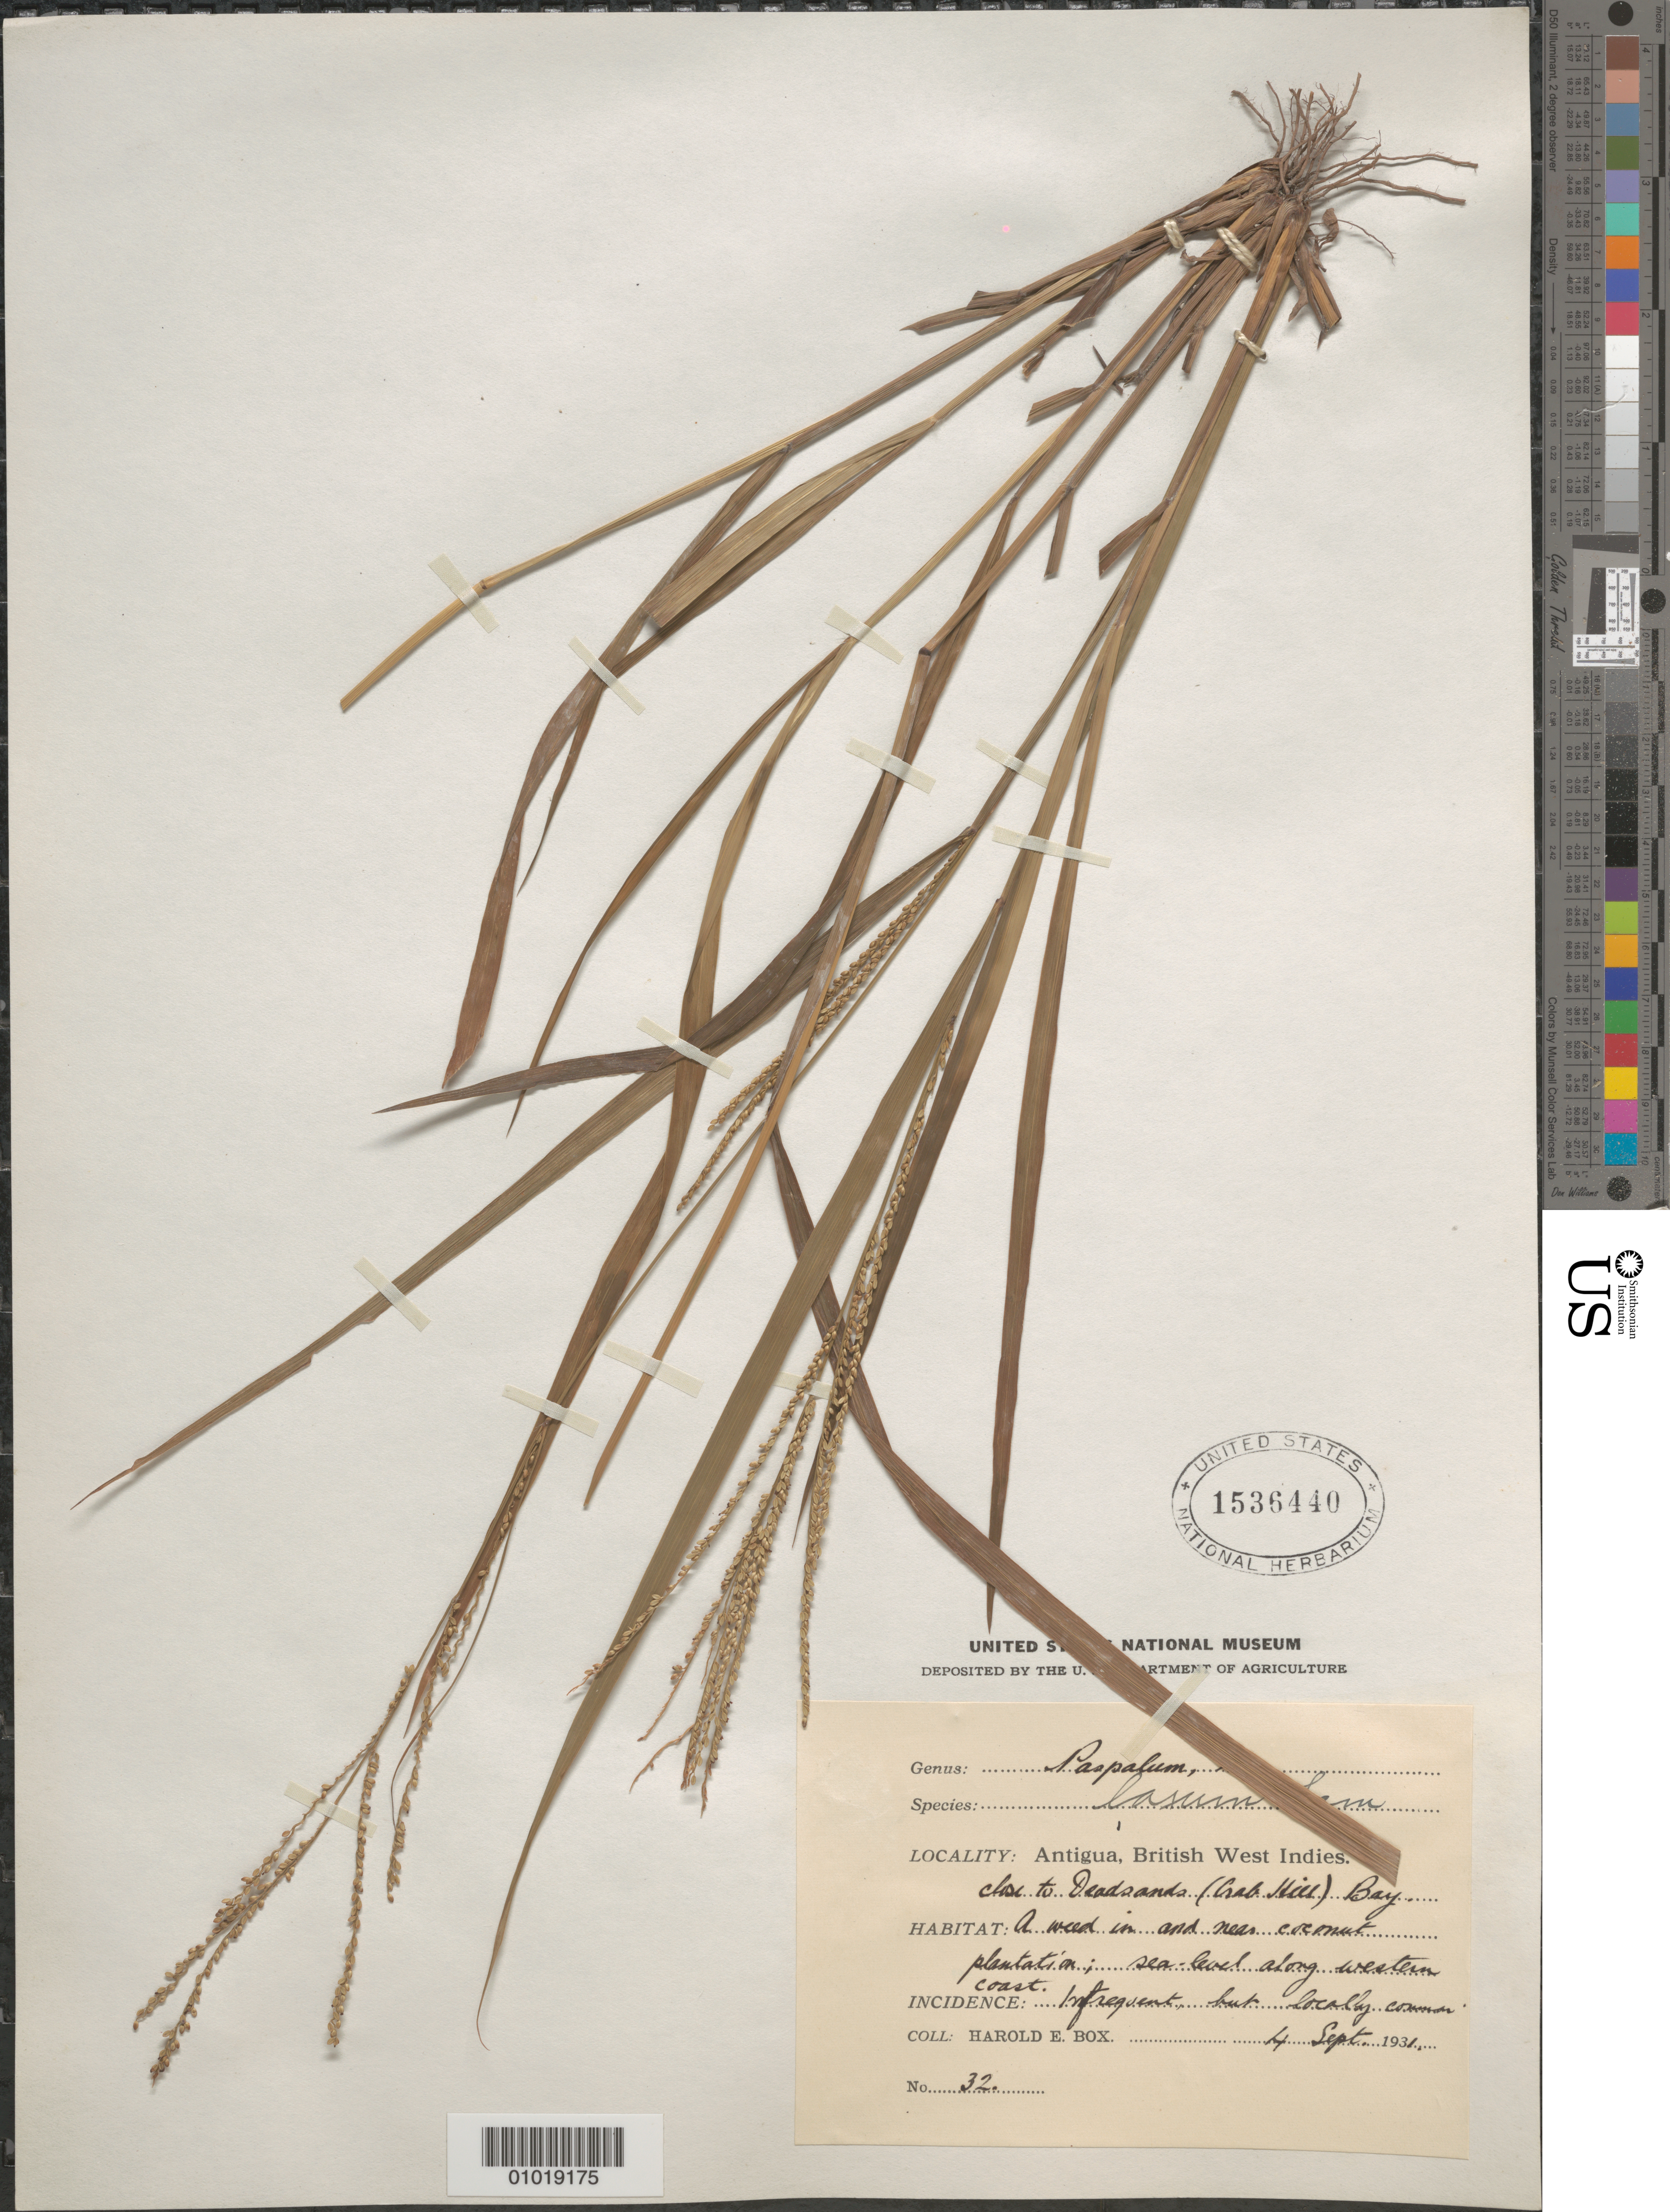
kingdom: Plantae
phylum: Tracheophyta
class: Liliopsida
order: Poales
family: Poaceae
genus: Paspalum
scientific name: Paspalum laxum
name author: Lam.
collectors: H. E. Box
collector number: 32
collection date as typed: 04 Sep 1931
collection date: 1931-09-04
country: Antigua and Barbuda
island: Antigua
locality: Close to Deadsands (Crab Hill) Bay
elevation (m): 0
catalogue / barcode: US 1536440